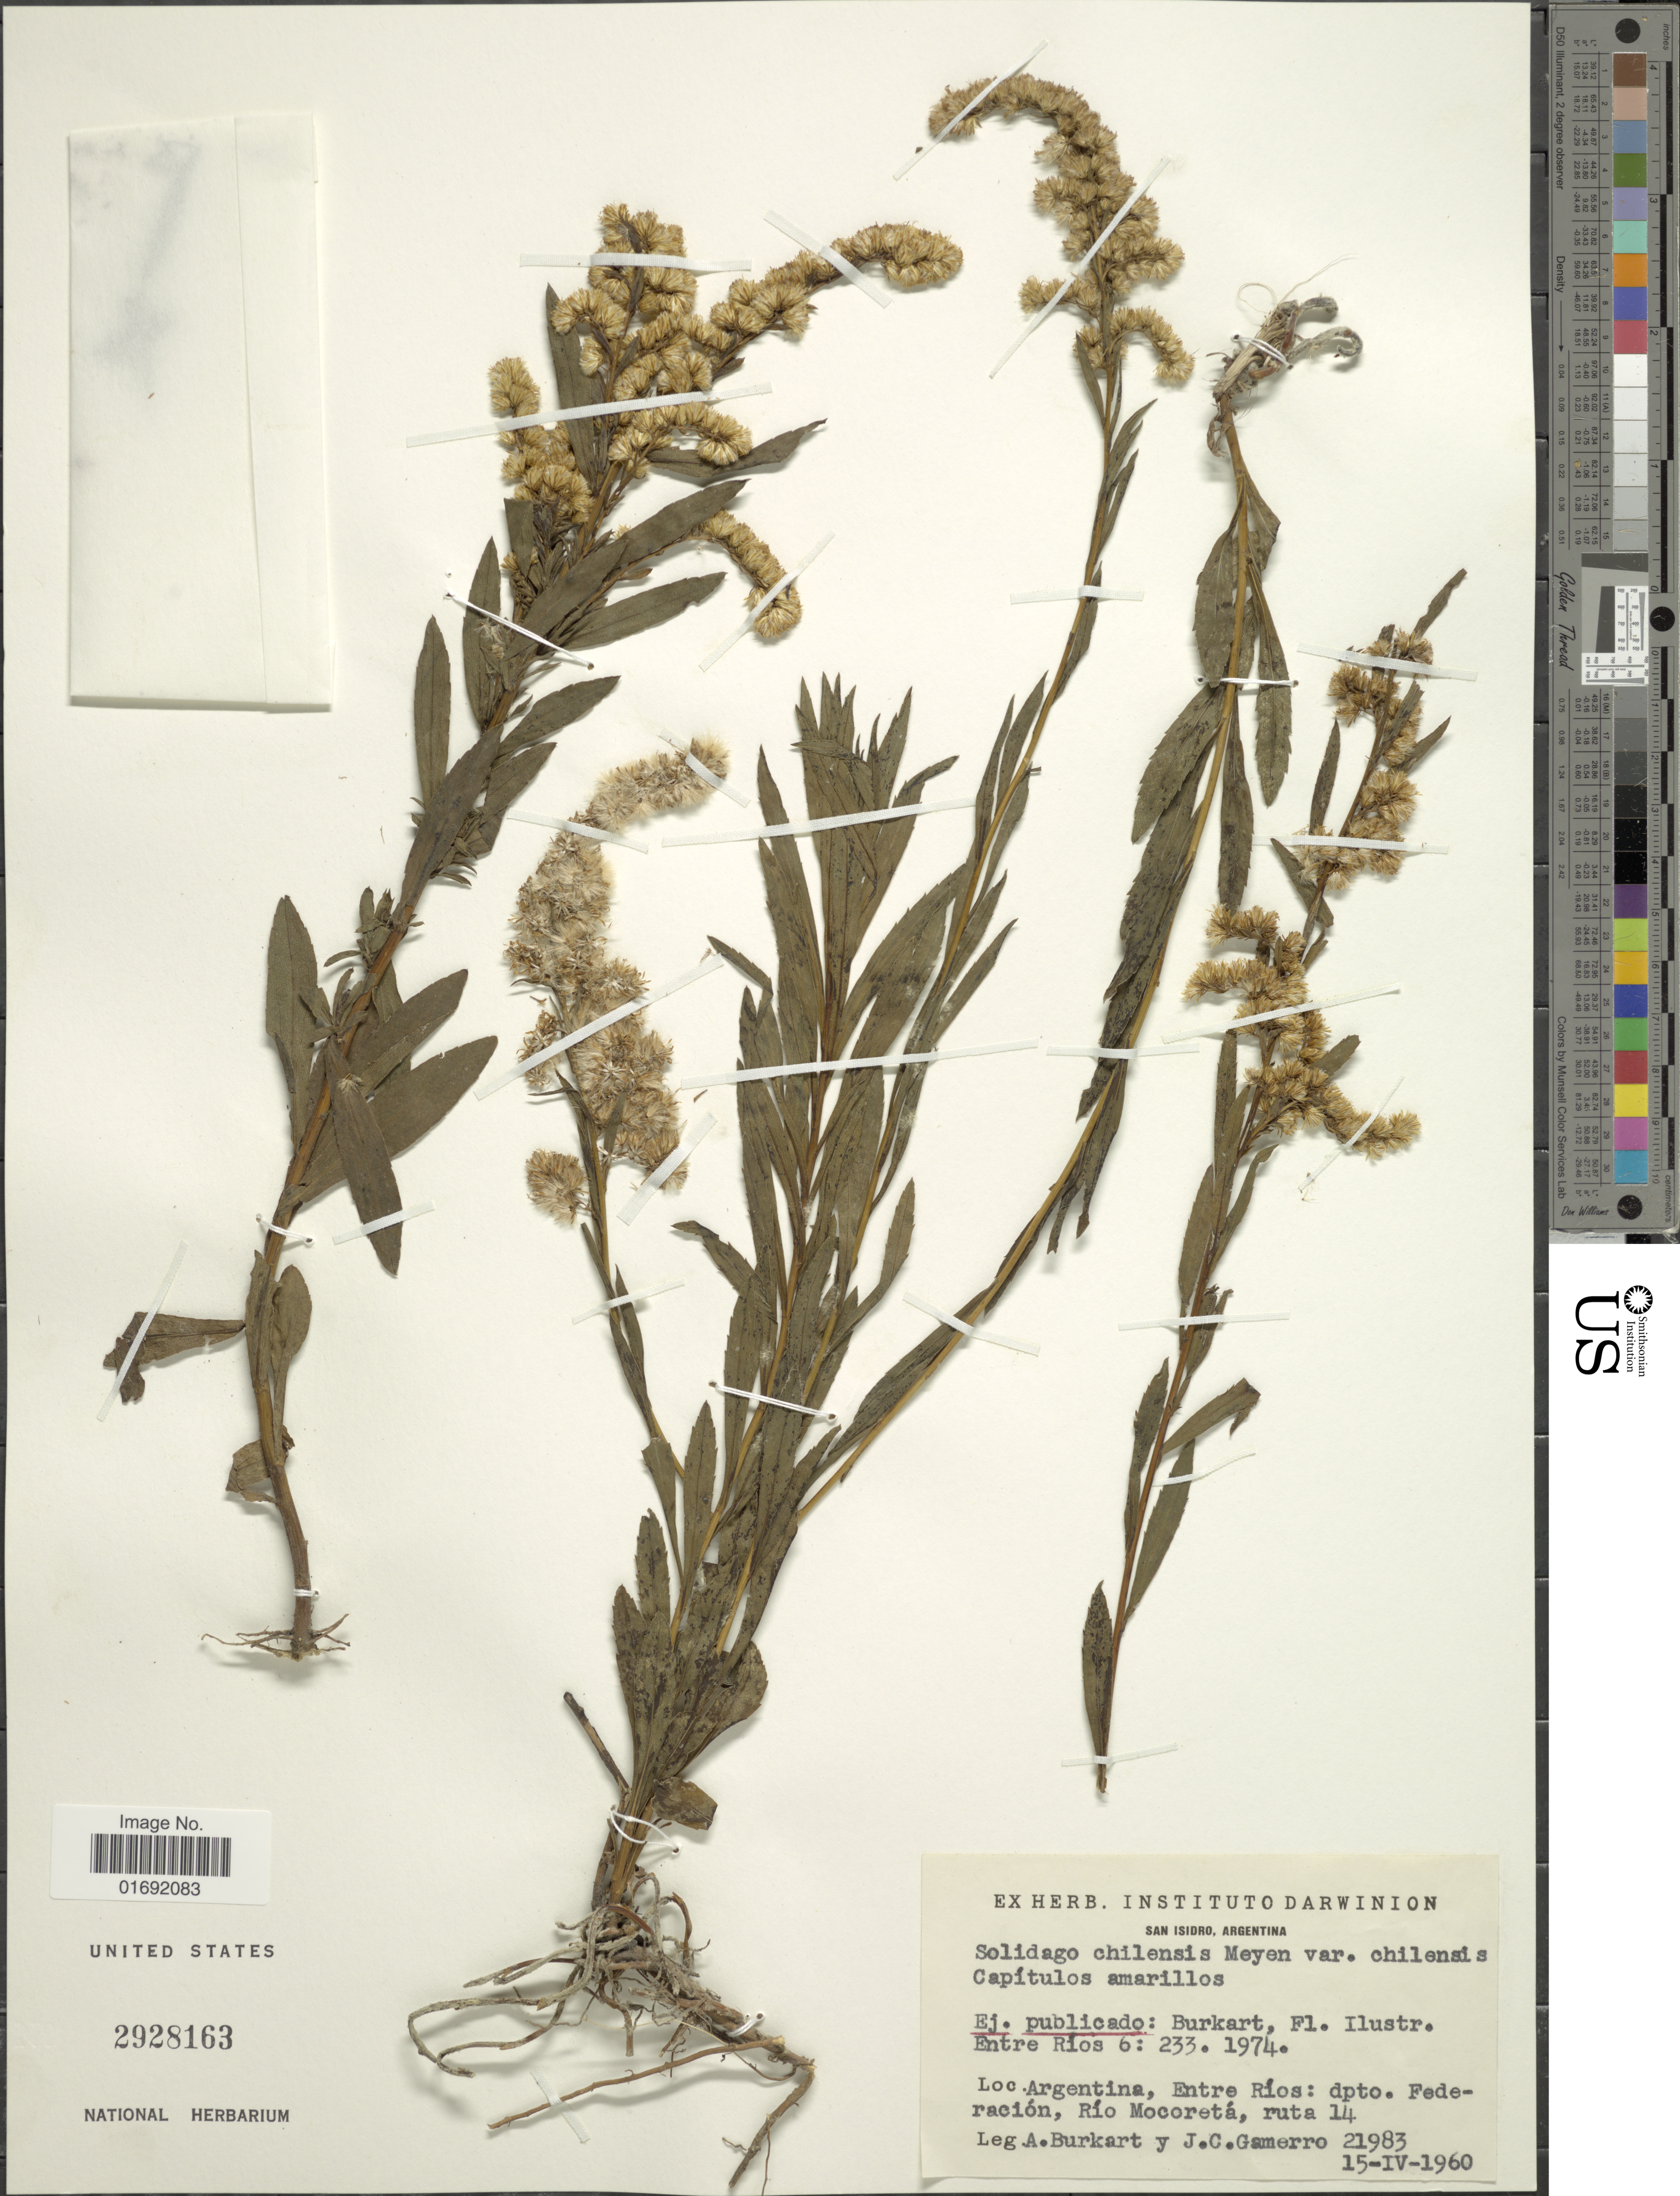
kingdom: Plantae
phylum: Tracheophyta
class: Magnoliopsida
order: Asterales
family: Asteraceae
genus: Solidago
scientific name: Solidago chilensis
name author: Meyen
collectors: A. E. Burkart & J. Gamerro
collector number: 21983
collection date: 1960-04-15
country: Argentina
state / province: Entre Rios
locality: Dpto. Federacion, Rio Mocoreta, ruta 14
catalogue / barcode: US 2928163